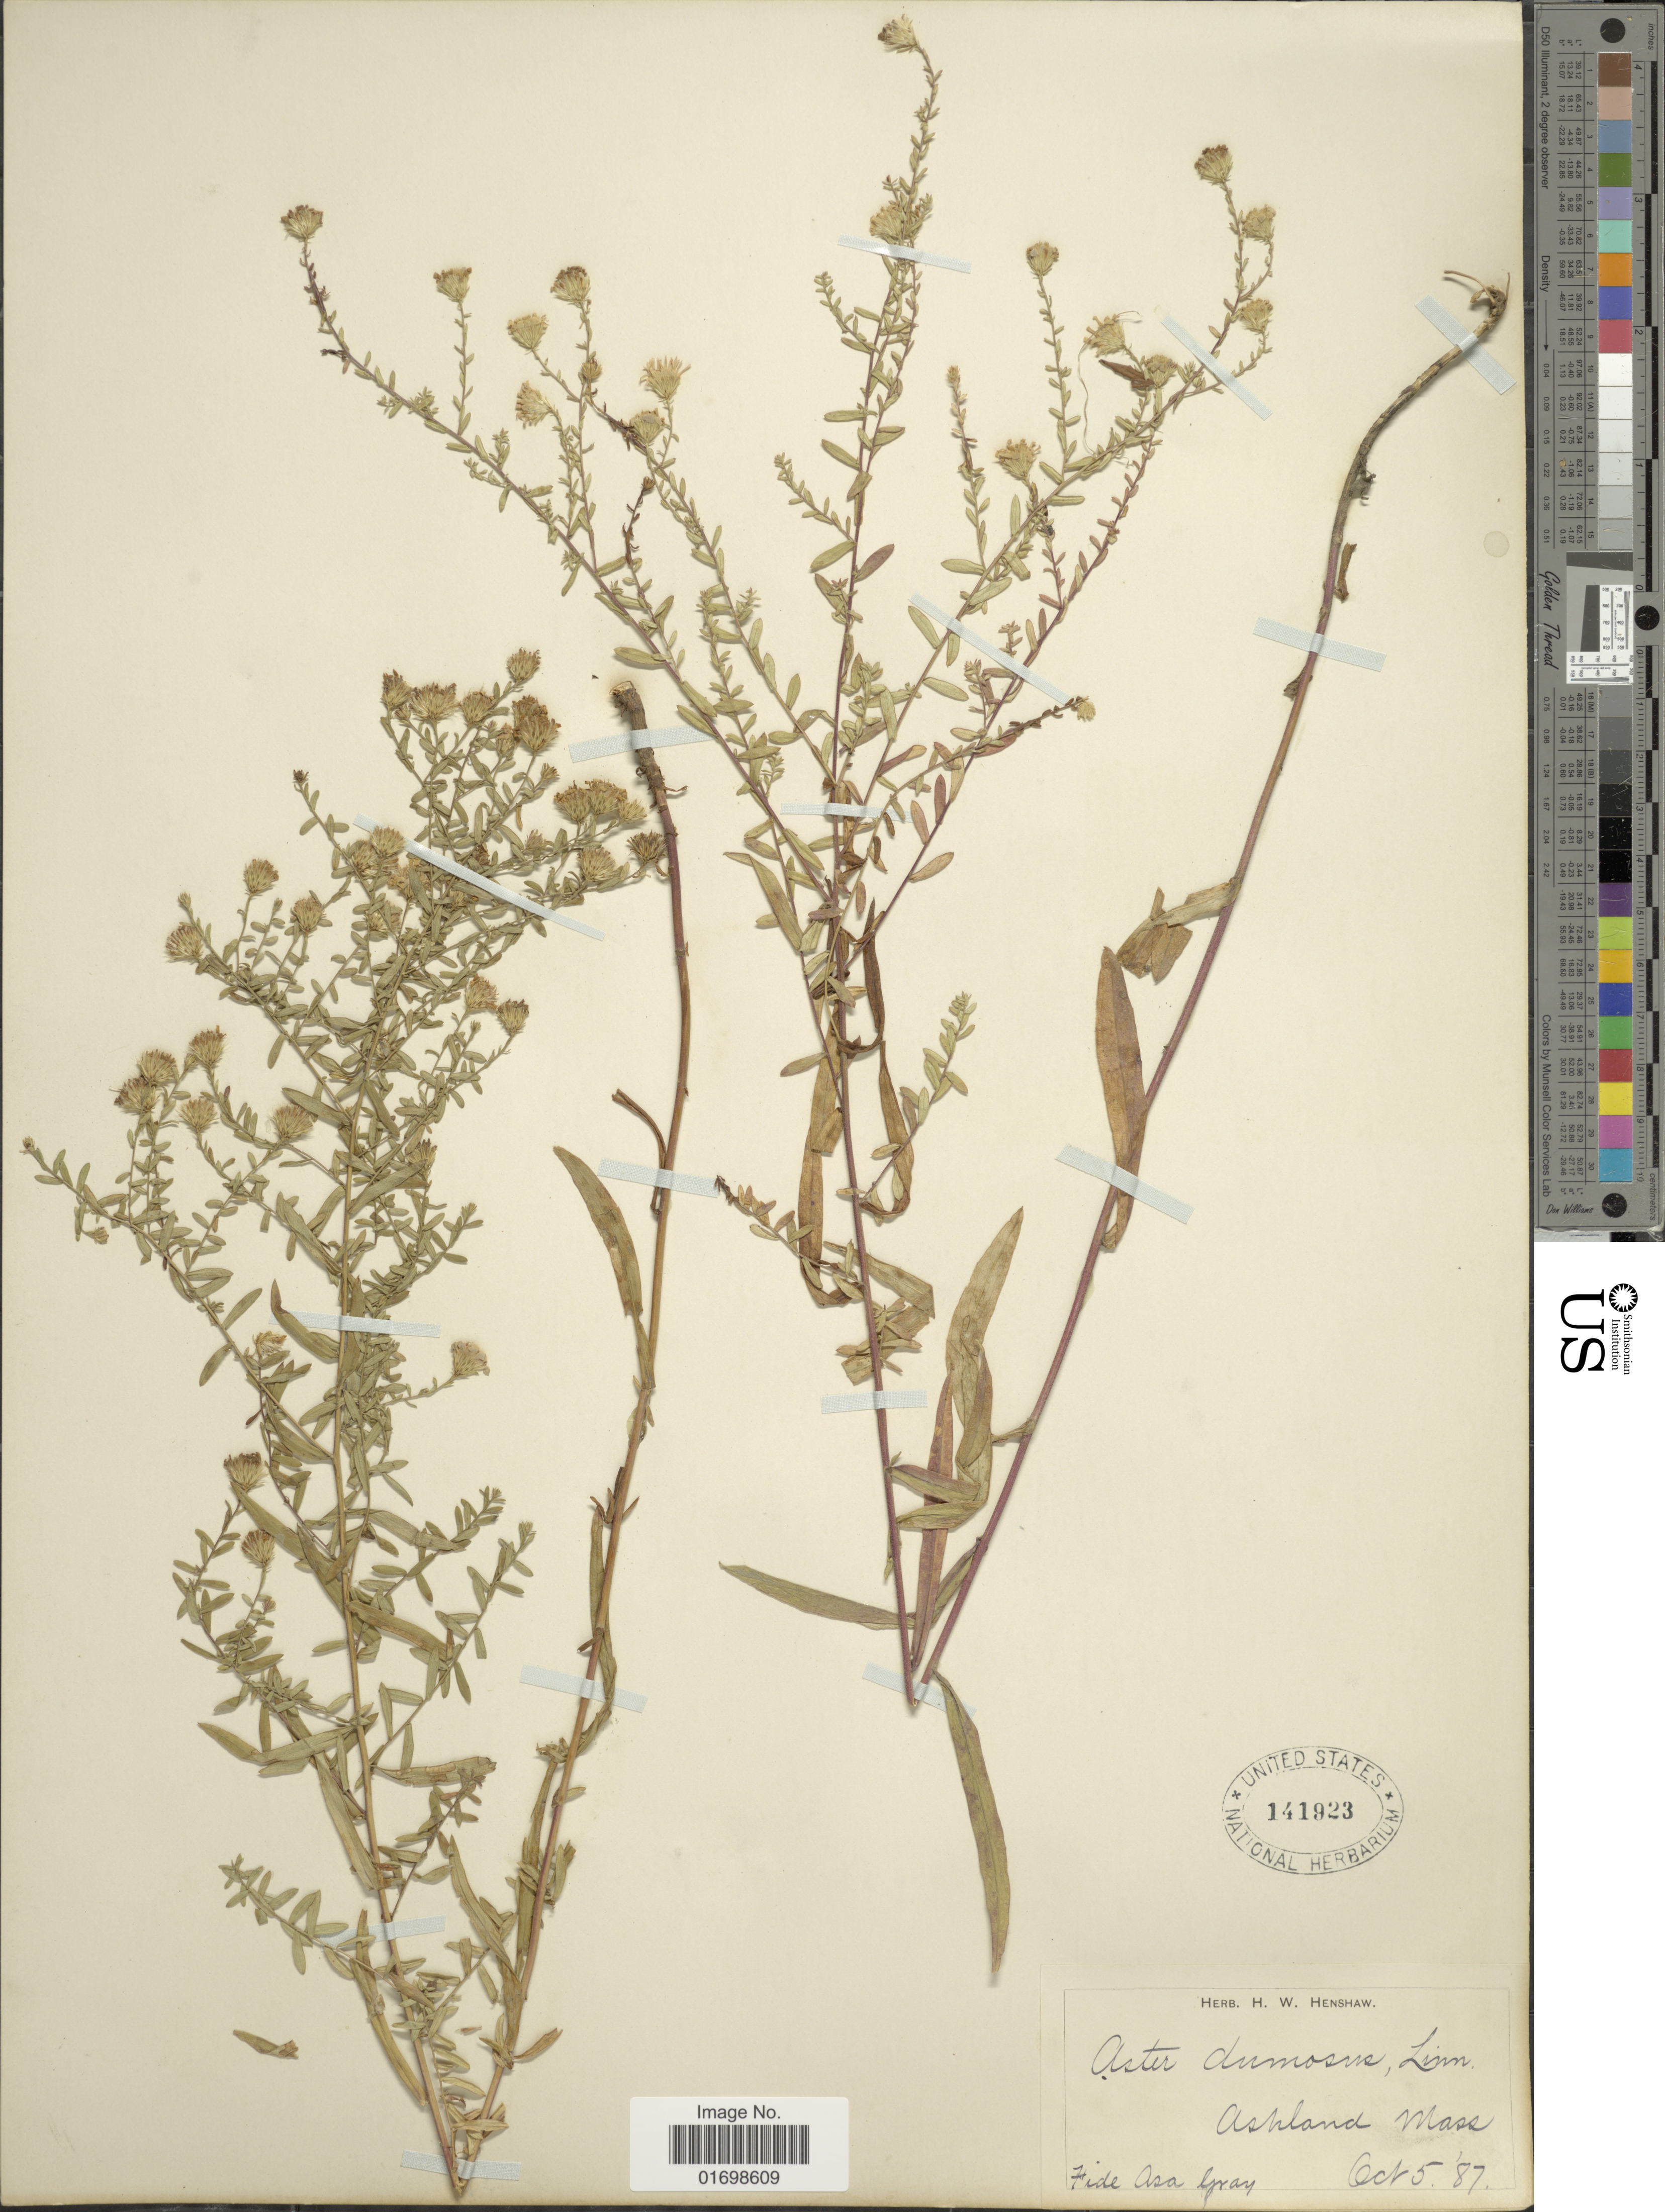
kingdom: Plantae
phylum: Tracheophyta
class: Magnoliopsida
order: Asterales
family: Asteraceae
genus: Symphyotrichum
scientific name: Symphyotrichum dumosum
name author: (L.) G.L. Nesom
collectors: ex herb. H. W. Henshaw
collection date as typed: Transcribed d/m/y: 5/10/87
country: United States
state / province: Massachusetts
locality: Ashland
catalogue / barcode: US 41923